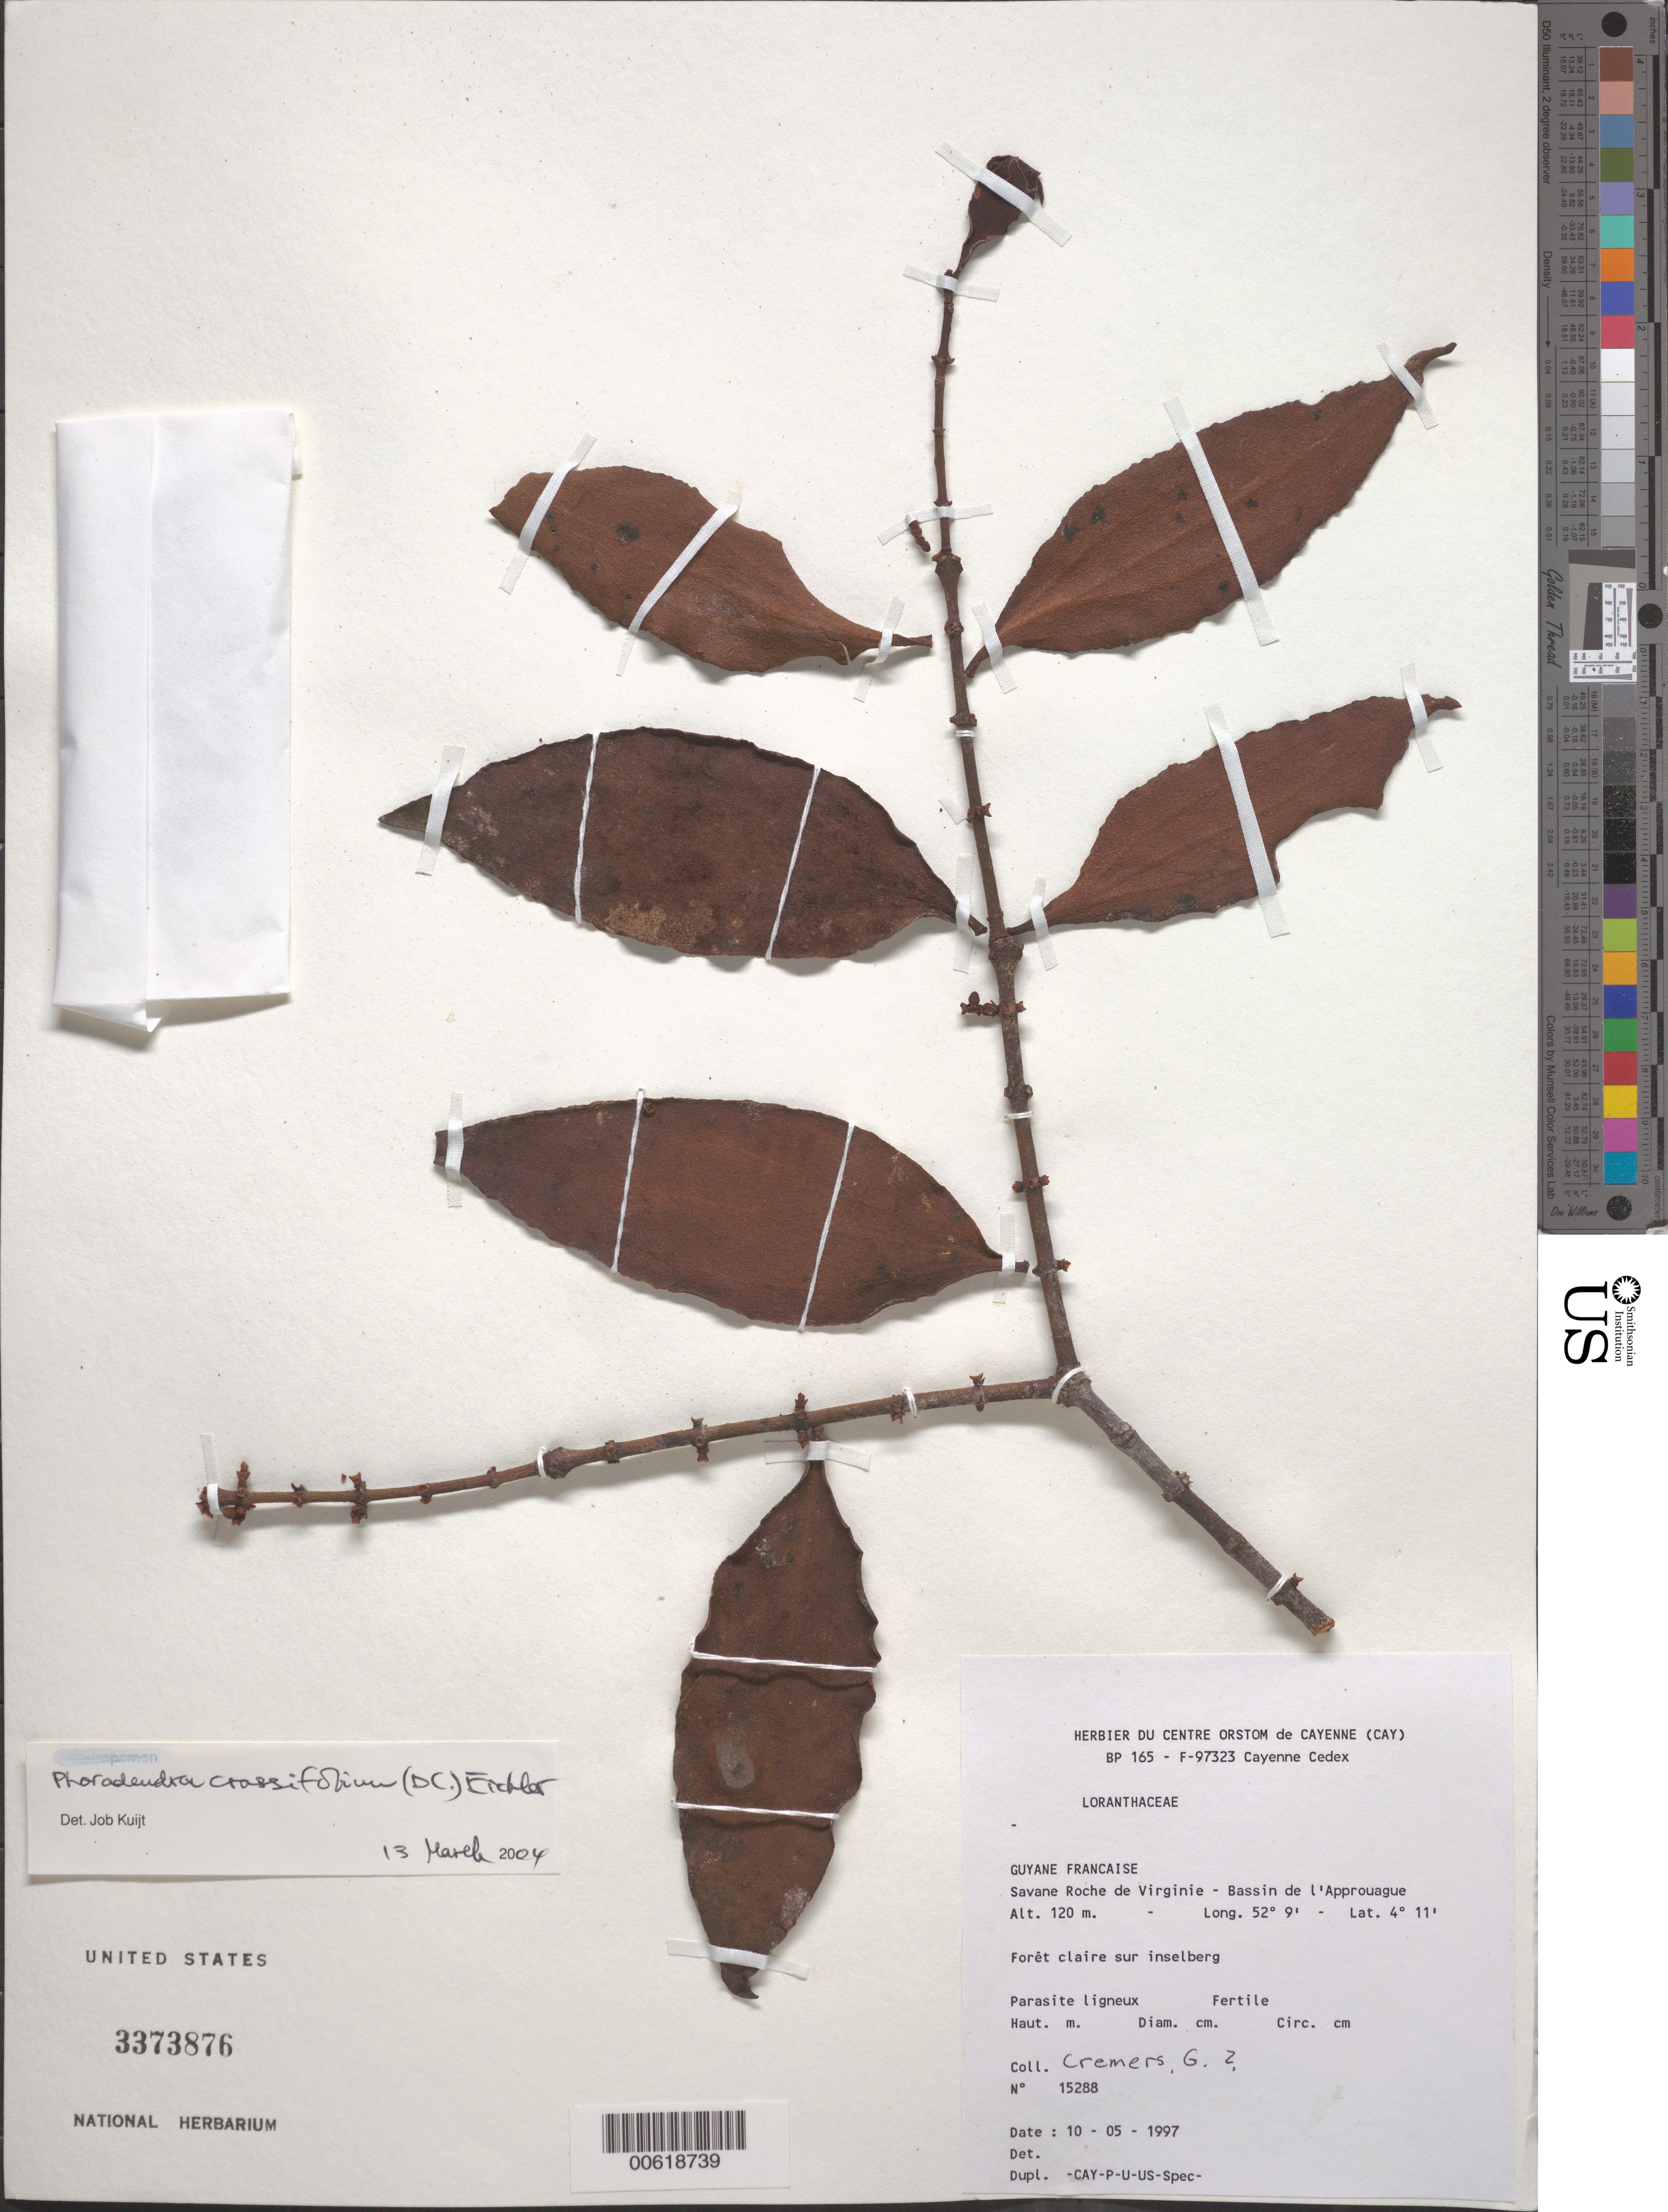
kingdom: Plantae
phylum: Tracheophyta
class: Magnoliopsida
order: Santalales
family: Viscaceae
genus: Phoradendron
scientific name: Phoradendron crassifolium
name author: (Pohl ex DC.) Eichler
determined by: Kuijt, Job, (CANADA)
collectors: G. Cremers & J.-J. de Granville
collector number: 15288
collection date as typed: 10-May-97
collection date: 1997-05-10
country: French Guiana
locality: Savane Roche de Virginie, Bassin de l'Approuague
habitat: Open forest on inselberg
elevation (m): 120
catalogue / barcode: US 3373876